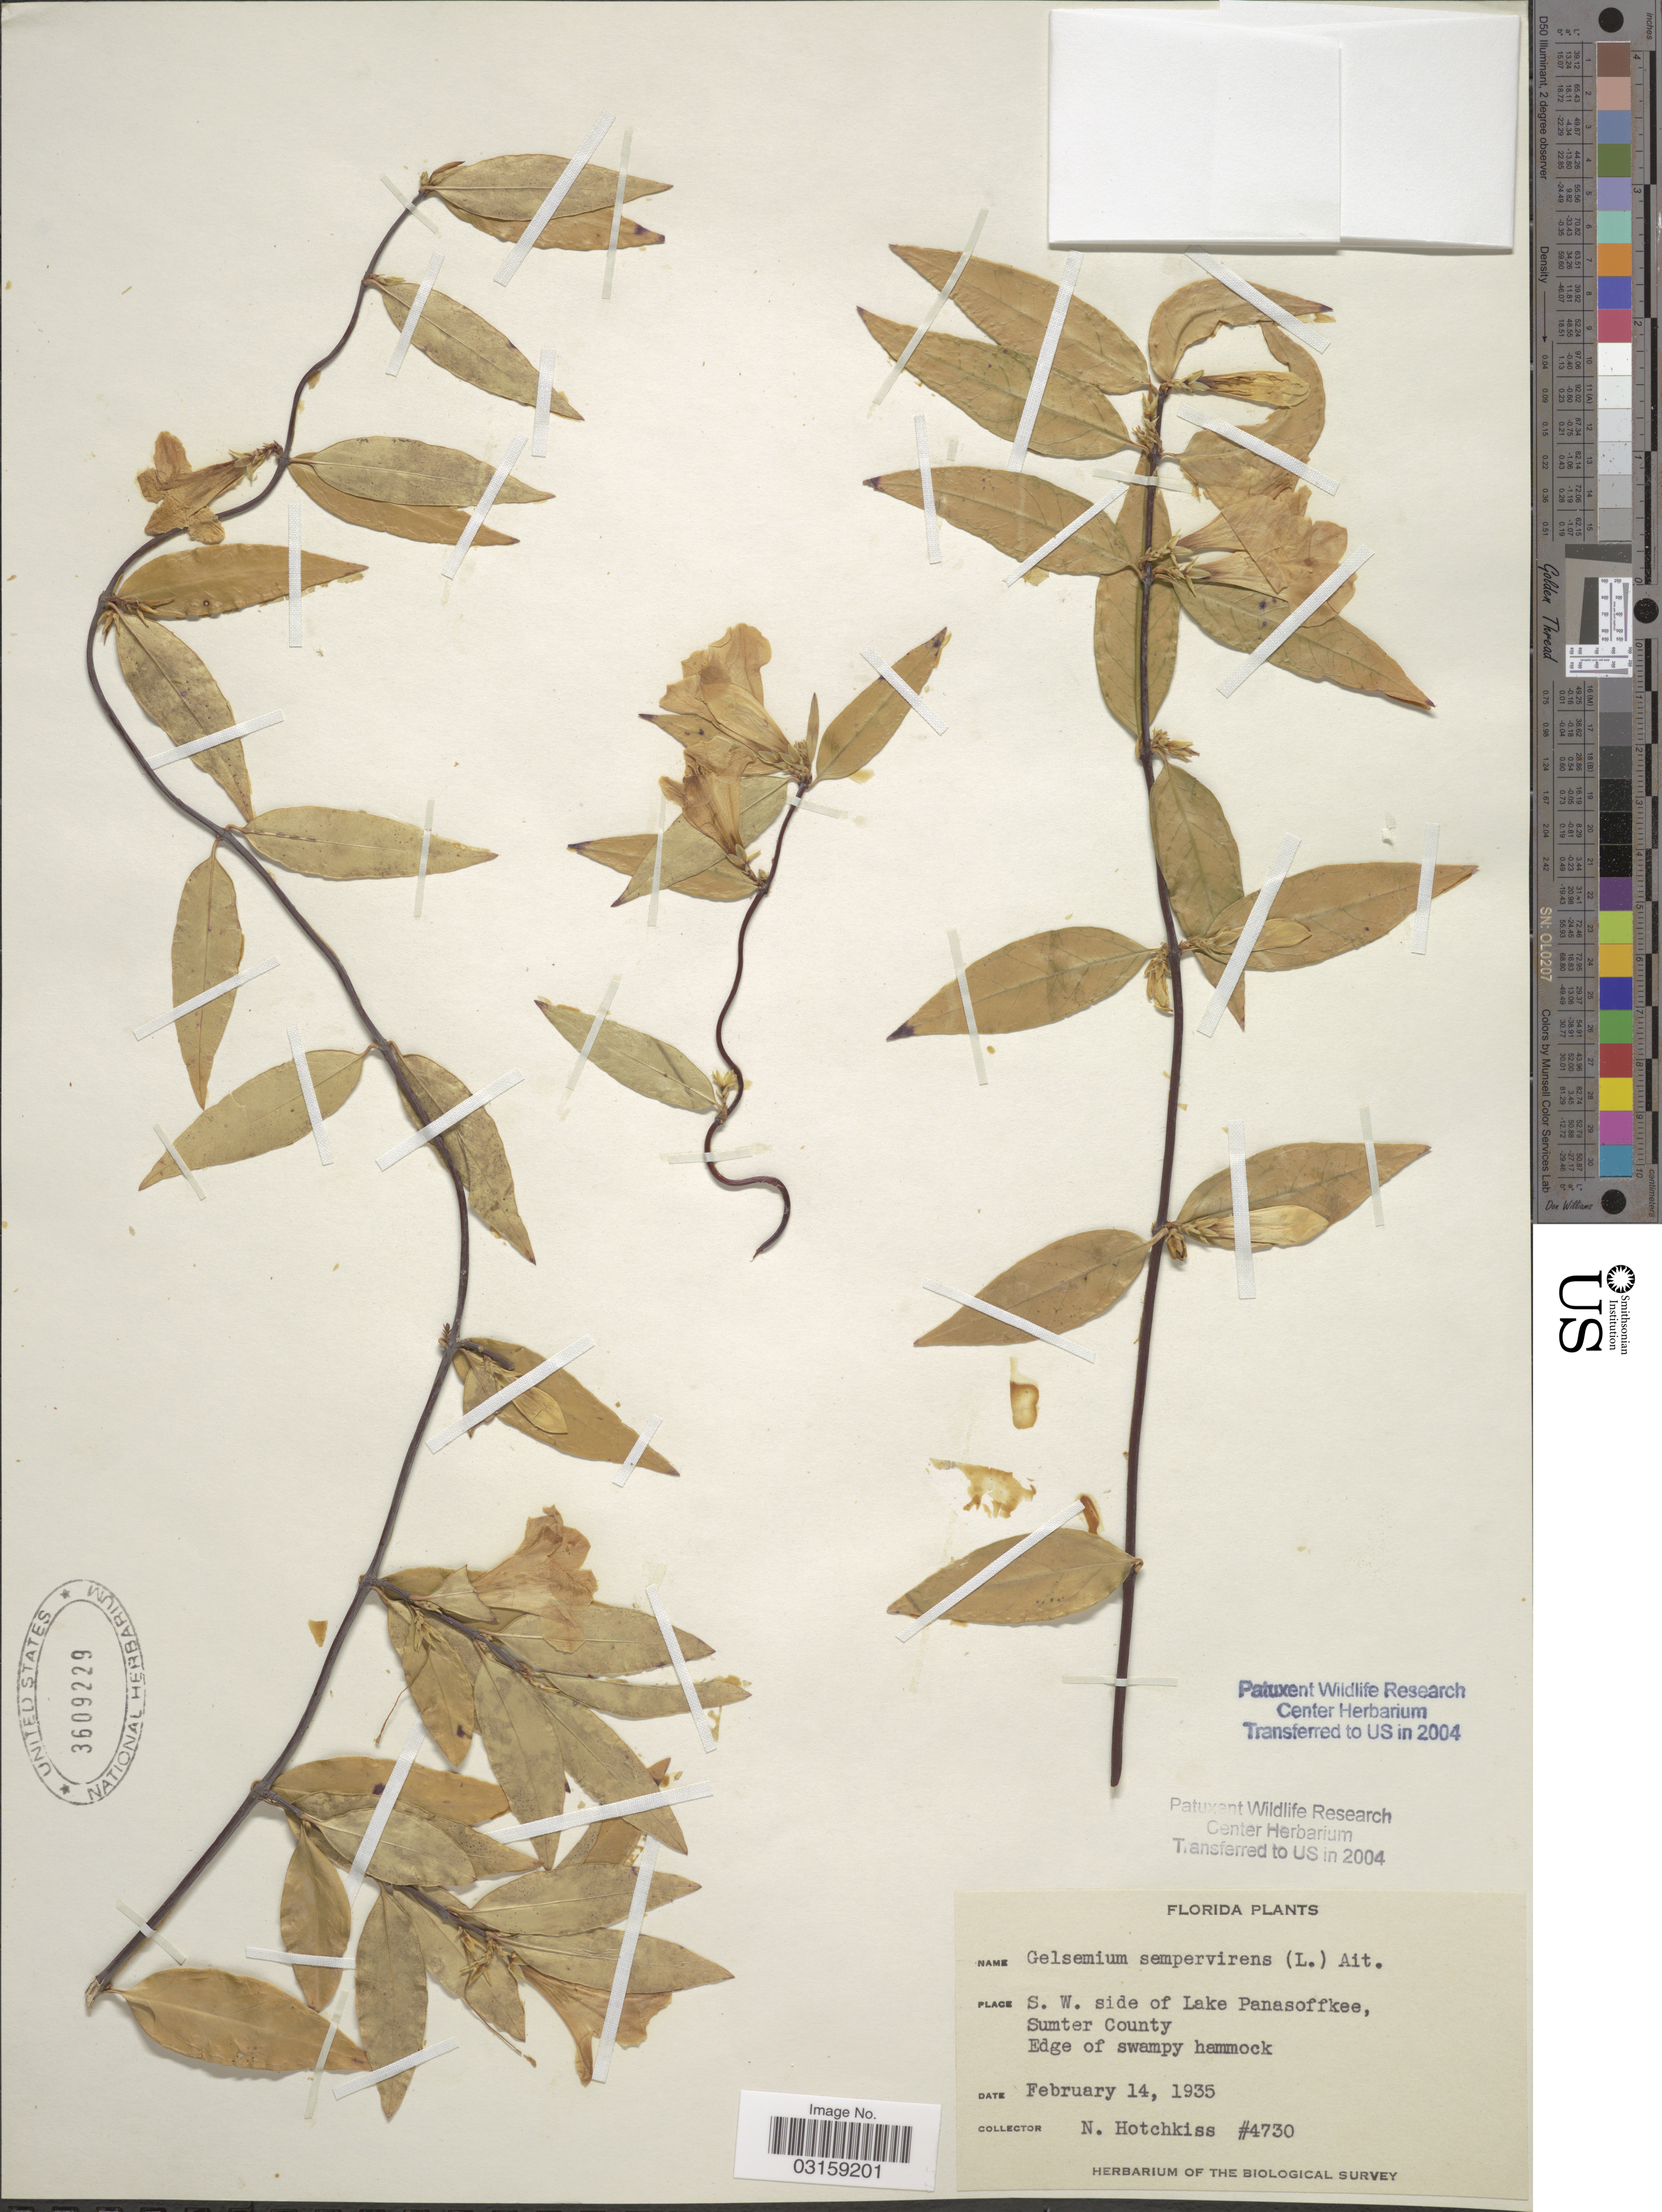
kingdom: Plantae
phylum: Tracheophyta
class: Magnoliopsida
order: Gentianales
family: Gelsemiaceae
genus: Gelsemium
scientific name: Gelsemium sempervirens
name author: (L.) J. St.-Hil.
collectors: N. Hotchkiss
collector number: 4730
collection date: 1935-02-14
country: United States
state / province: Florida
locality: S.W. side of Lake Panasoffkee, Sumter County.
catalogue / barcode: US 3609229